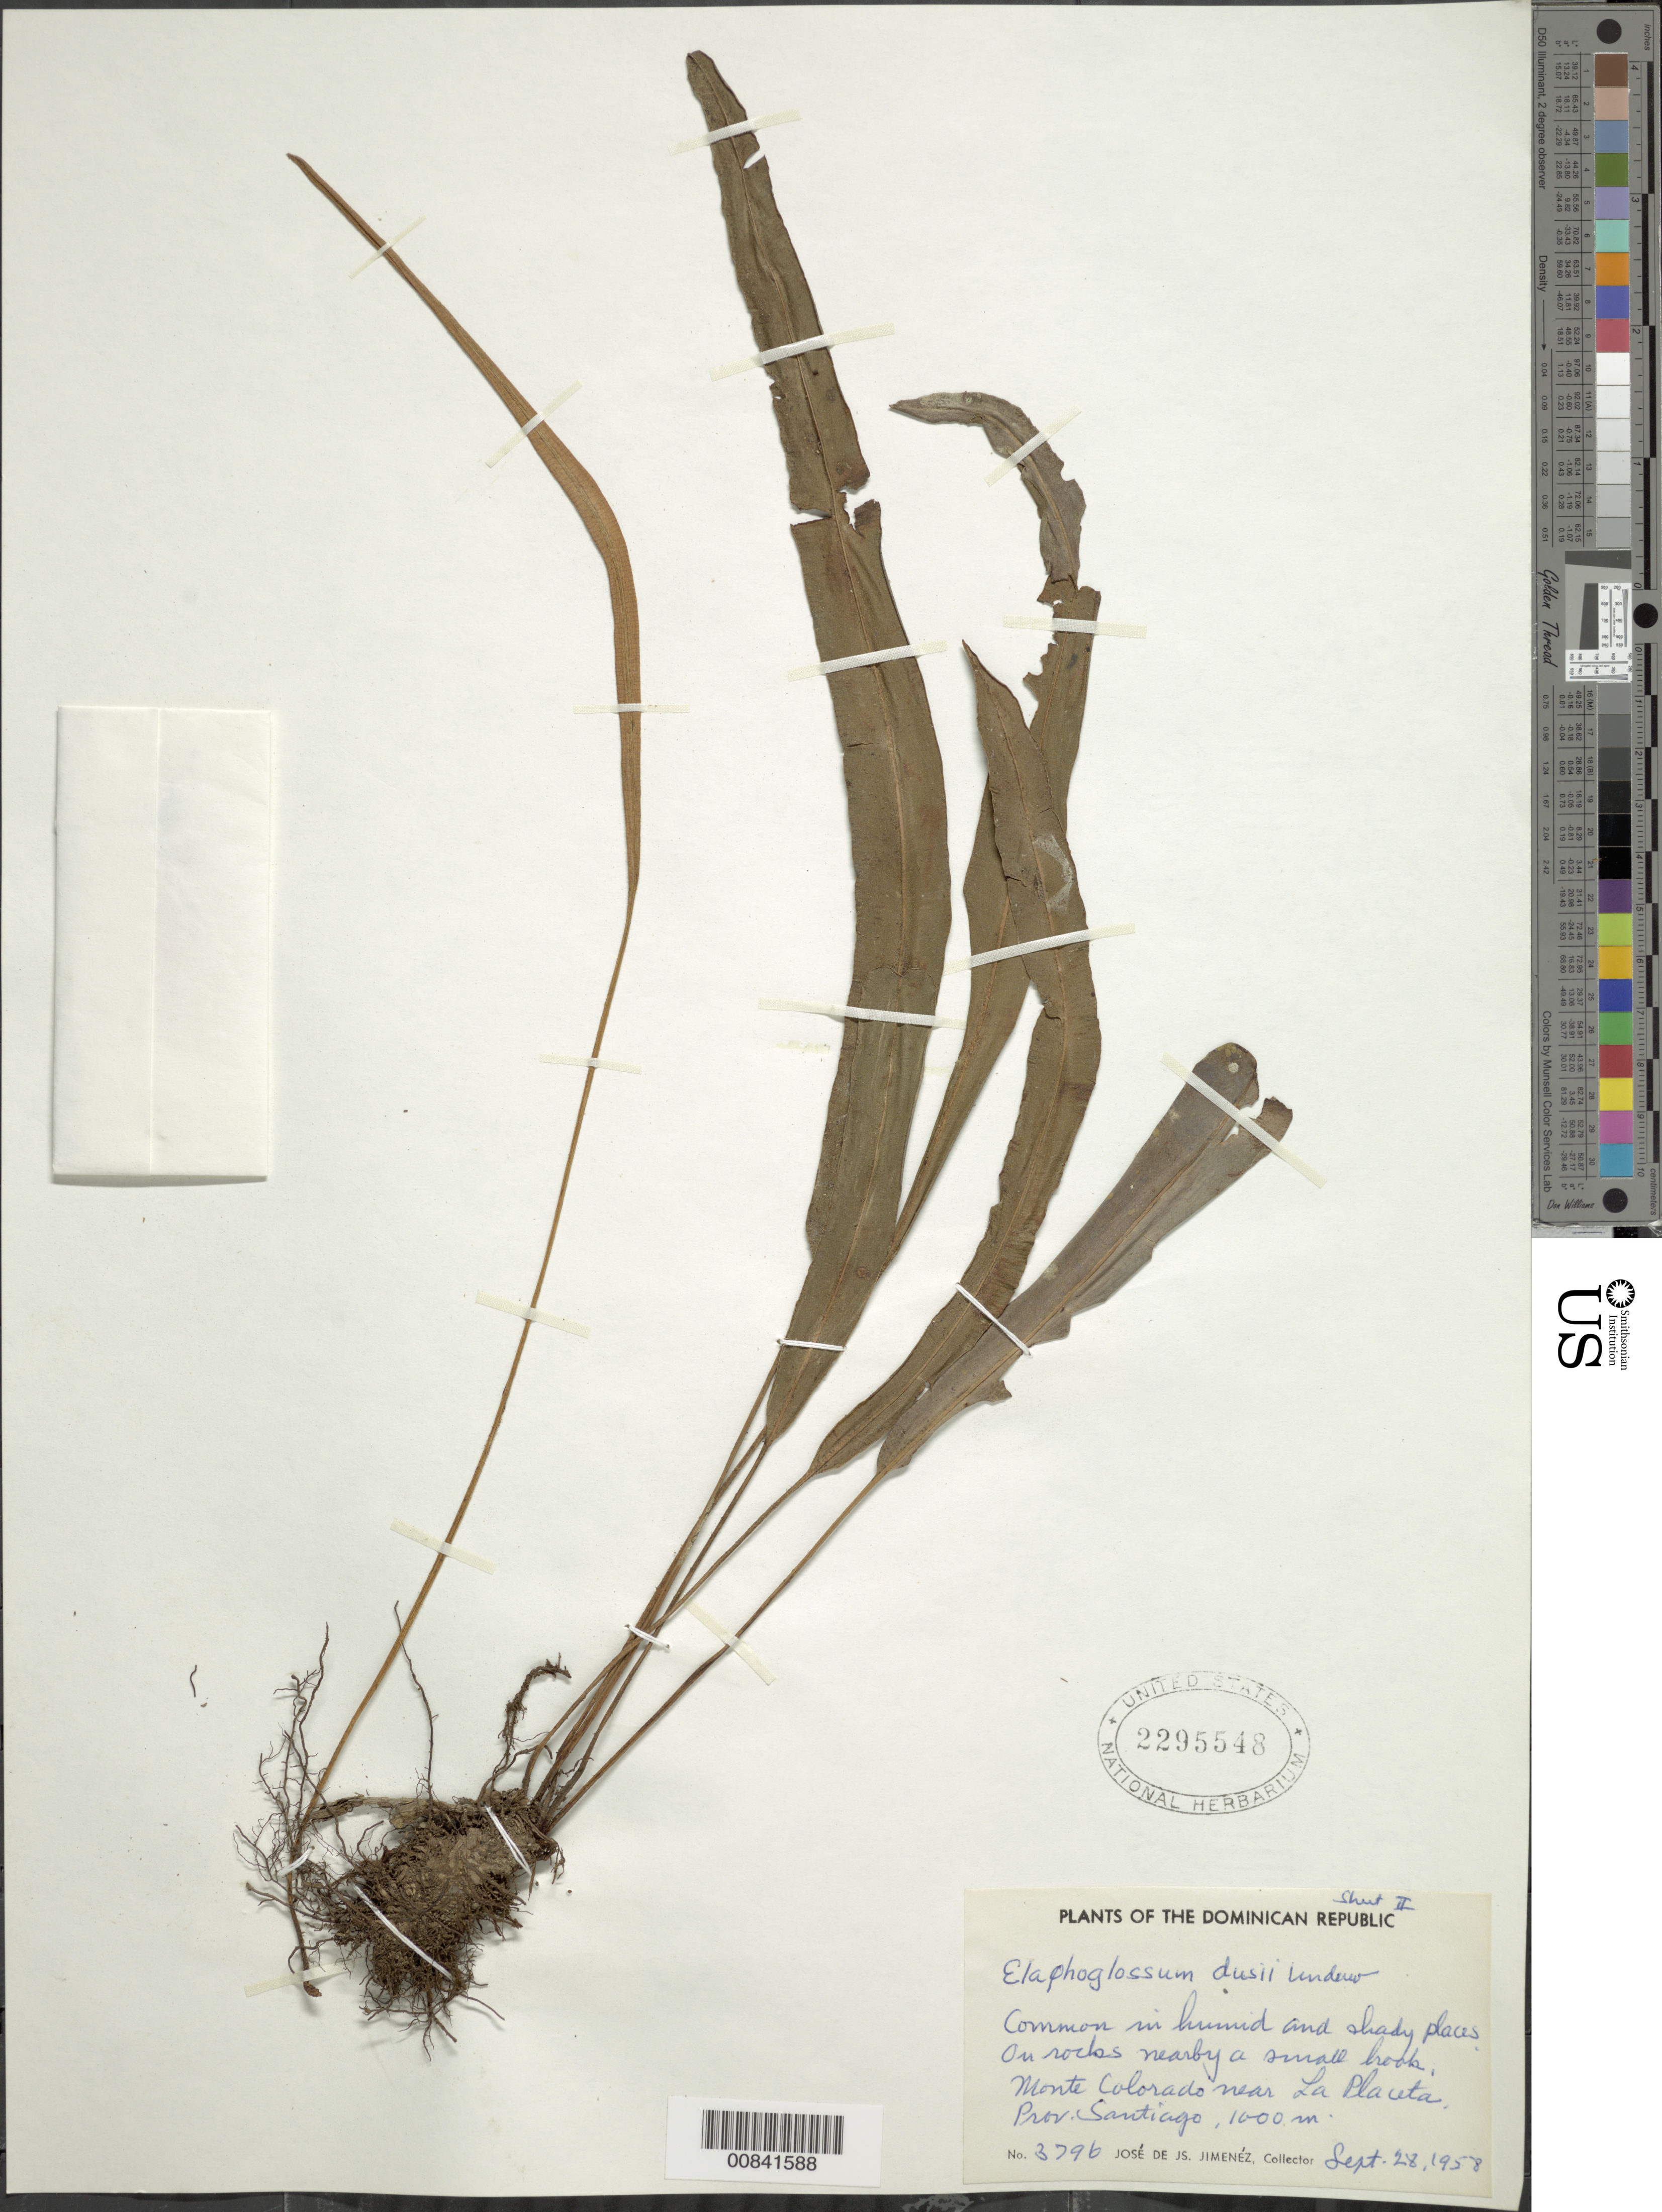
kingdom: Plantae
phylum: Tracheophyta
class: Polypodiopsida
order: Polypodiales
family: Dryopteridaceae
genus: Elaphoglossum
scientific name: Elaphoglossum petiolatum var. dussii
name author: (Underw. ex Maxon) Proctor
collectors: J. J. Jiménez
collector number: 3796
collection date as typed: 28 Sep 1958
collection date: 1958-09-28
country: Dominican Republic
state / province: Santiago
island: Hispaniola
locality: Monte Colorado, near La Placeta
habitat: Humid and shady places, on rocks near a small brook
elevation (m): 1000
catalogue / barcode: US 2295548